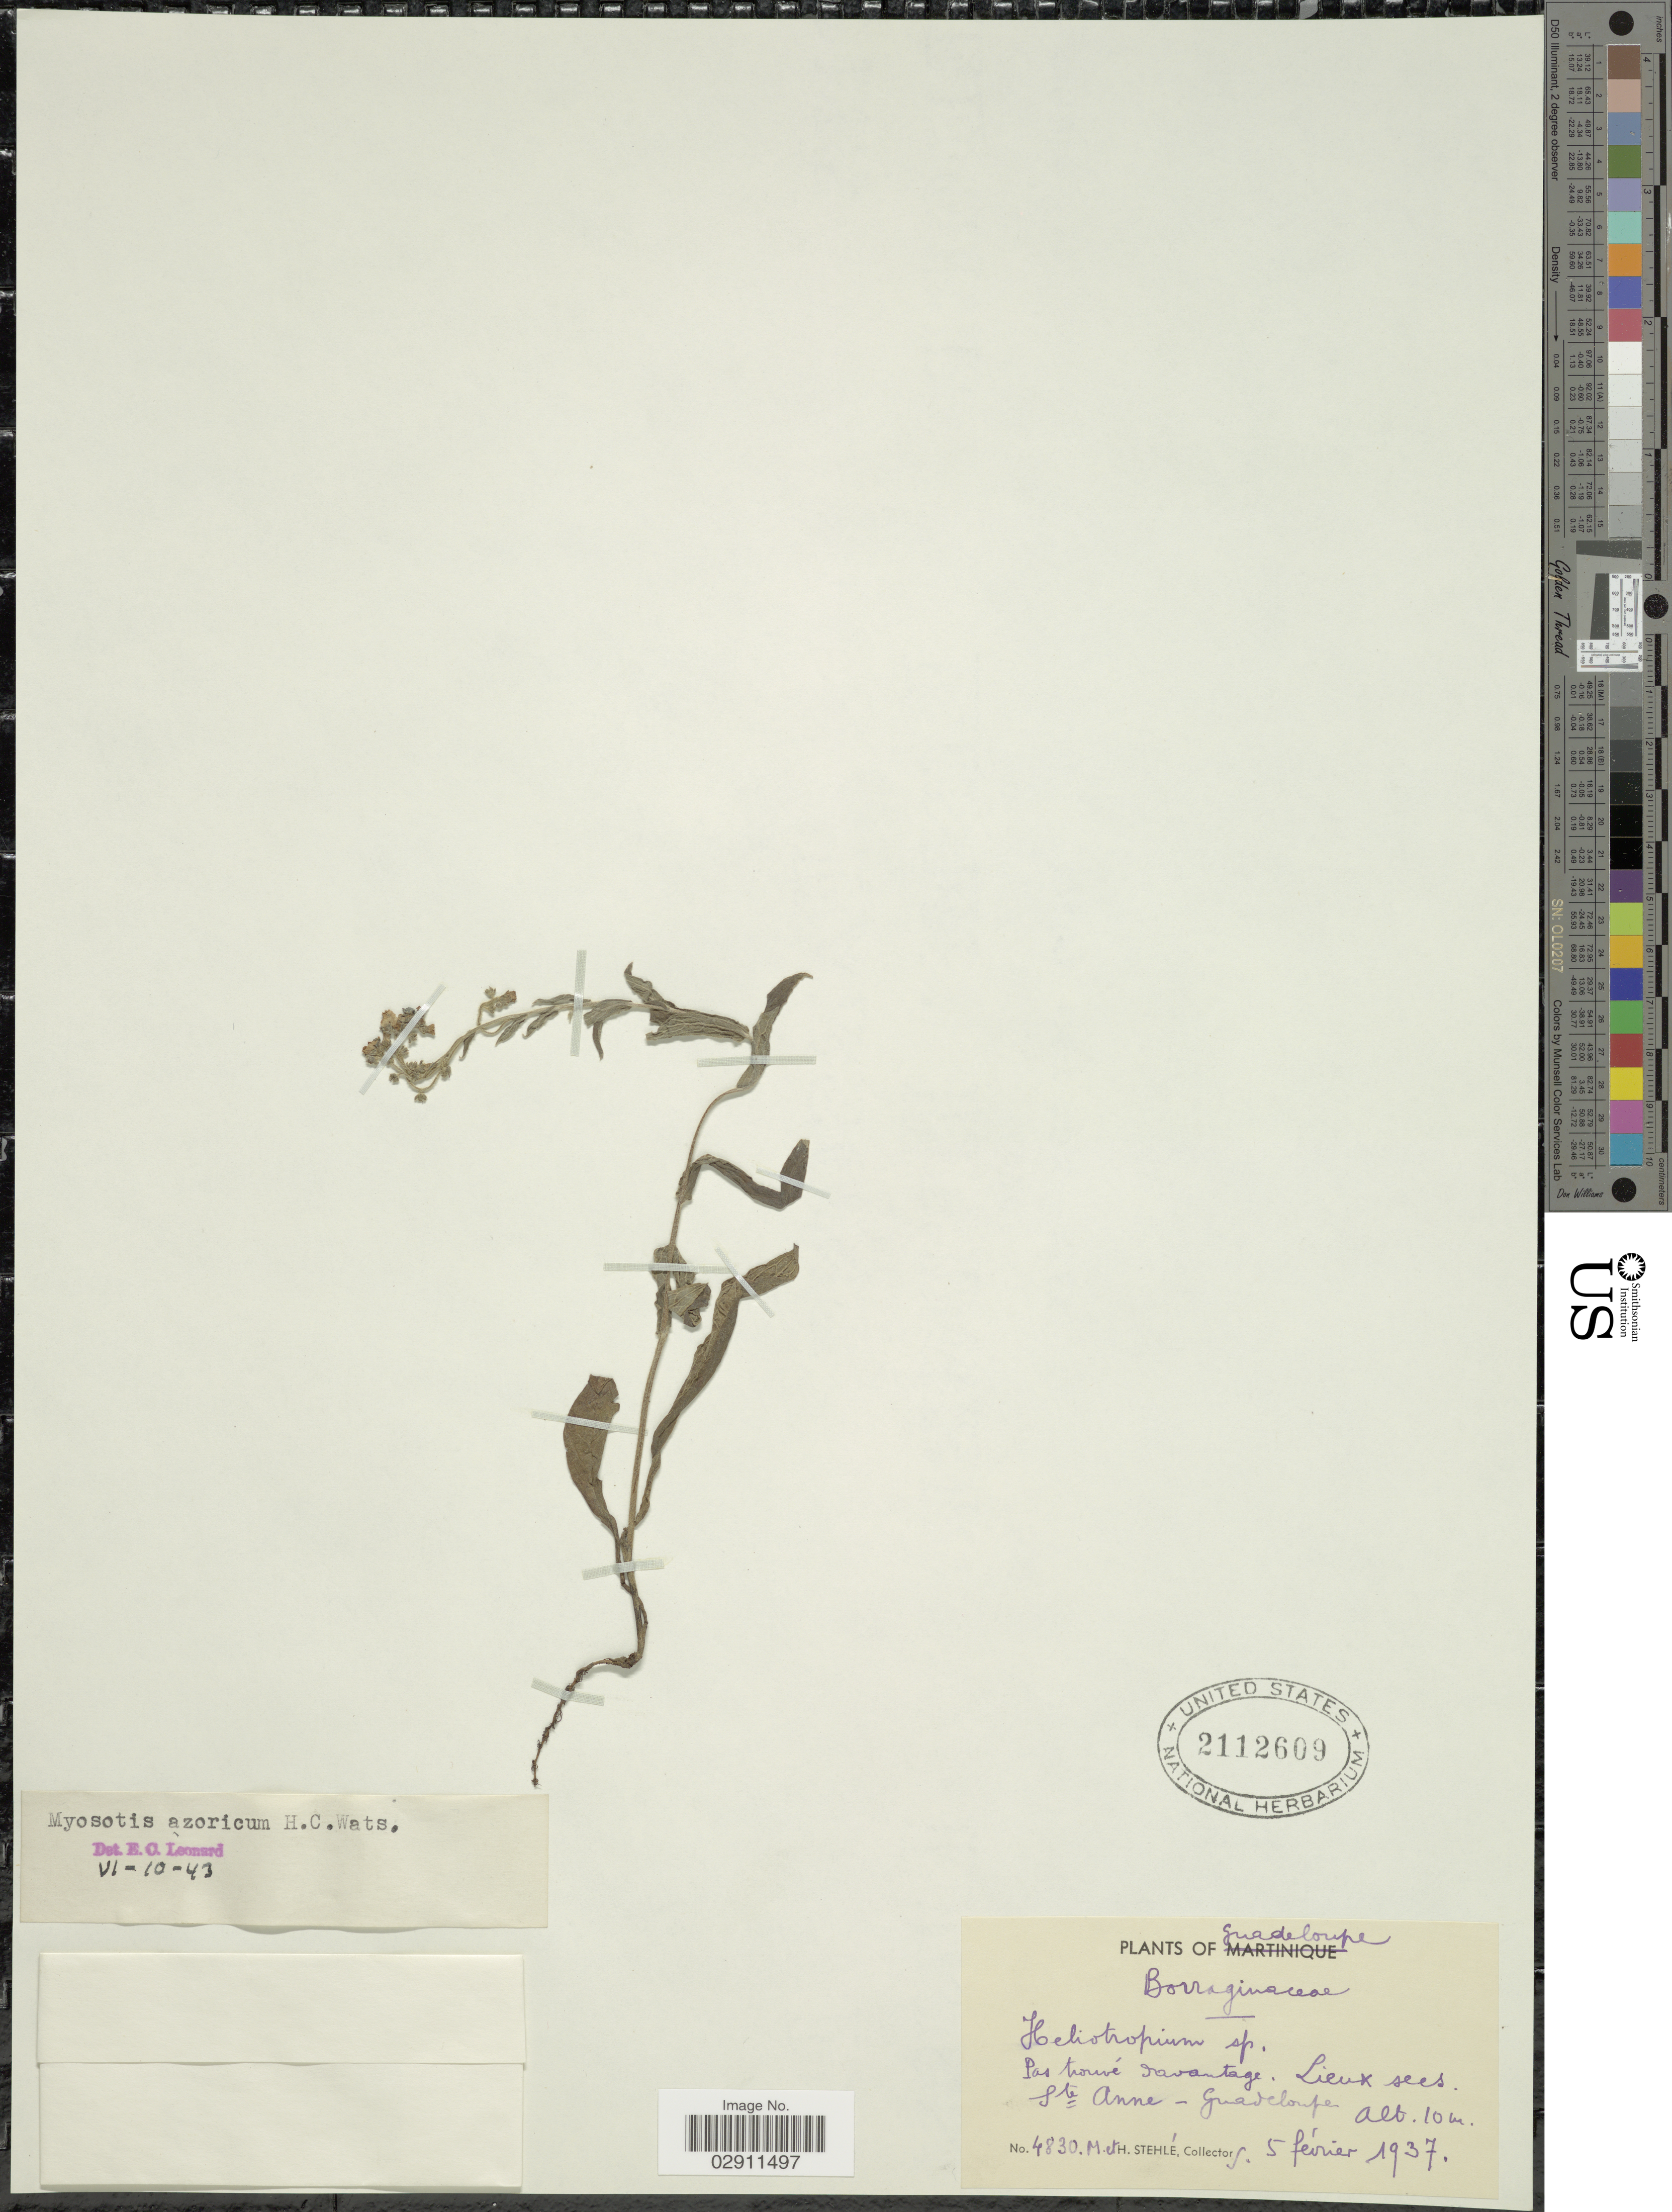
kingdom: Plantae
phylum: Tracheophyta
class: Magnoliopsida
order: Boraginales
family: Boraginaceae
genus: Myosotis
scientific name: Myosotis azorica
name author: H. C. Watson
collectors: M. Stehlé & H. Stehlé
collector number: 4830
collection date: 1937-02-05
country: Guadeloupe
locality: Pas trouvé davantage. Lieux secs. Ste Anne.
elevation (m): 10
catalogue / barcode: US 2112609